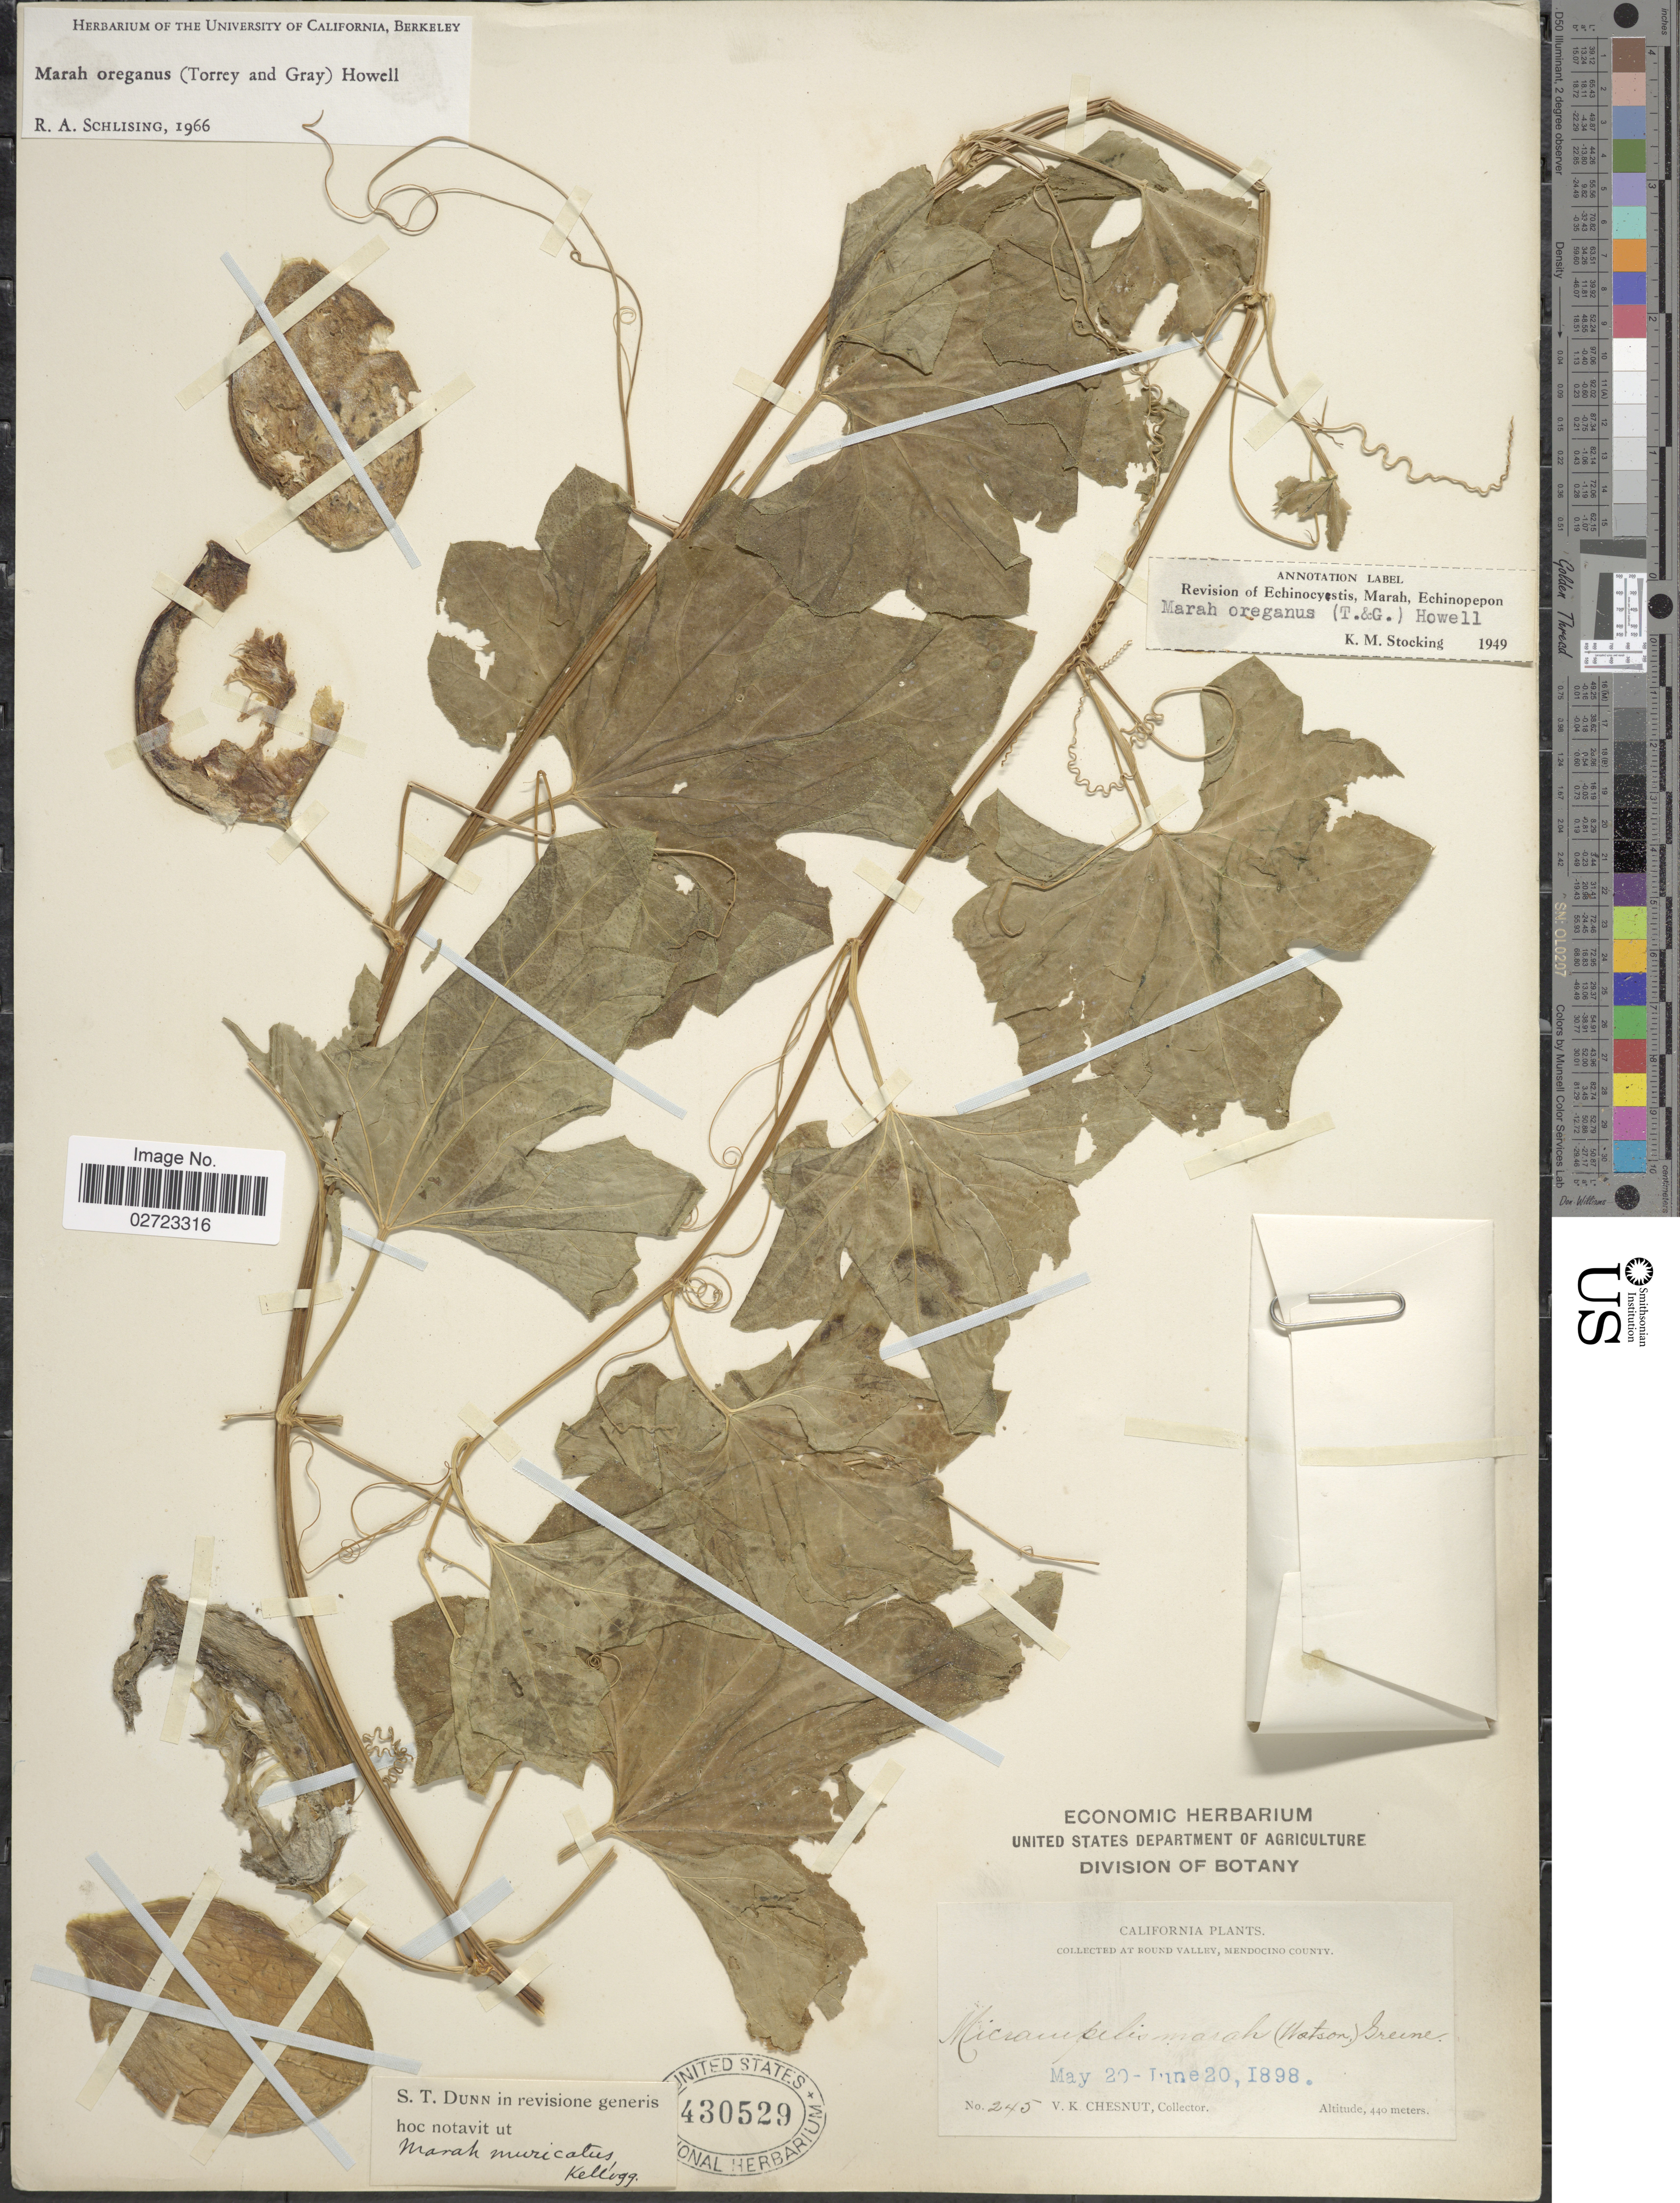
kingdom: Plantae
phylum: Tracheophyta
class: Magnoliopsida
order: Cucurbitales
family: Cucurbitaceae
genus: Marah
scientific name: Marah oregana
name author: (Torr. & A. Gray) Howell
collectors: V. Chesnut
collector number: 245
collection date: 1898-05-20/1898-06-20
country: United States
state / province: California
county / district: Mendocino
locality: At round valley, Mendocino County.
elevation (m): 440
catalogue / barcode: US 430529